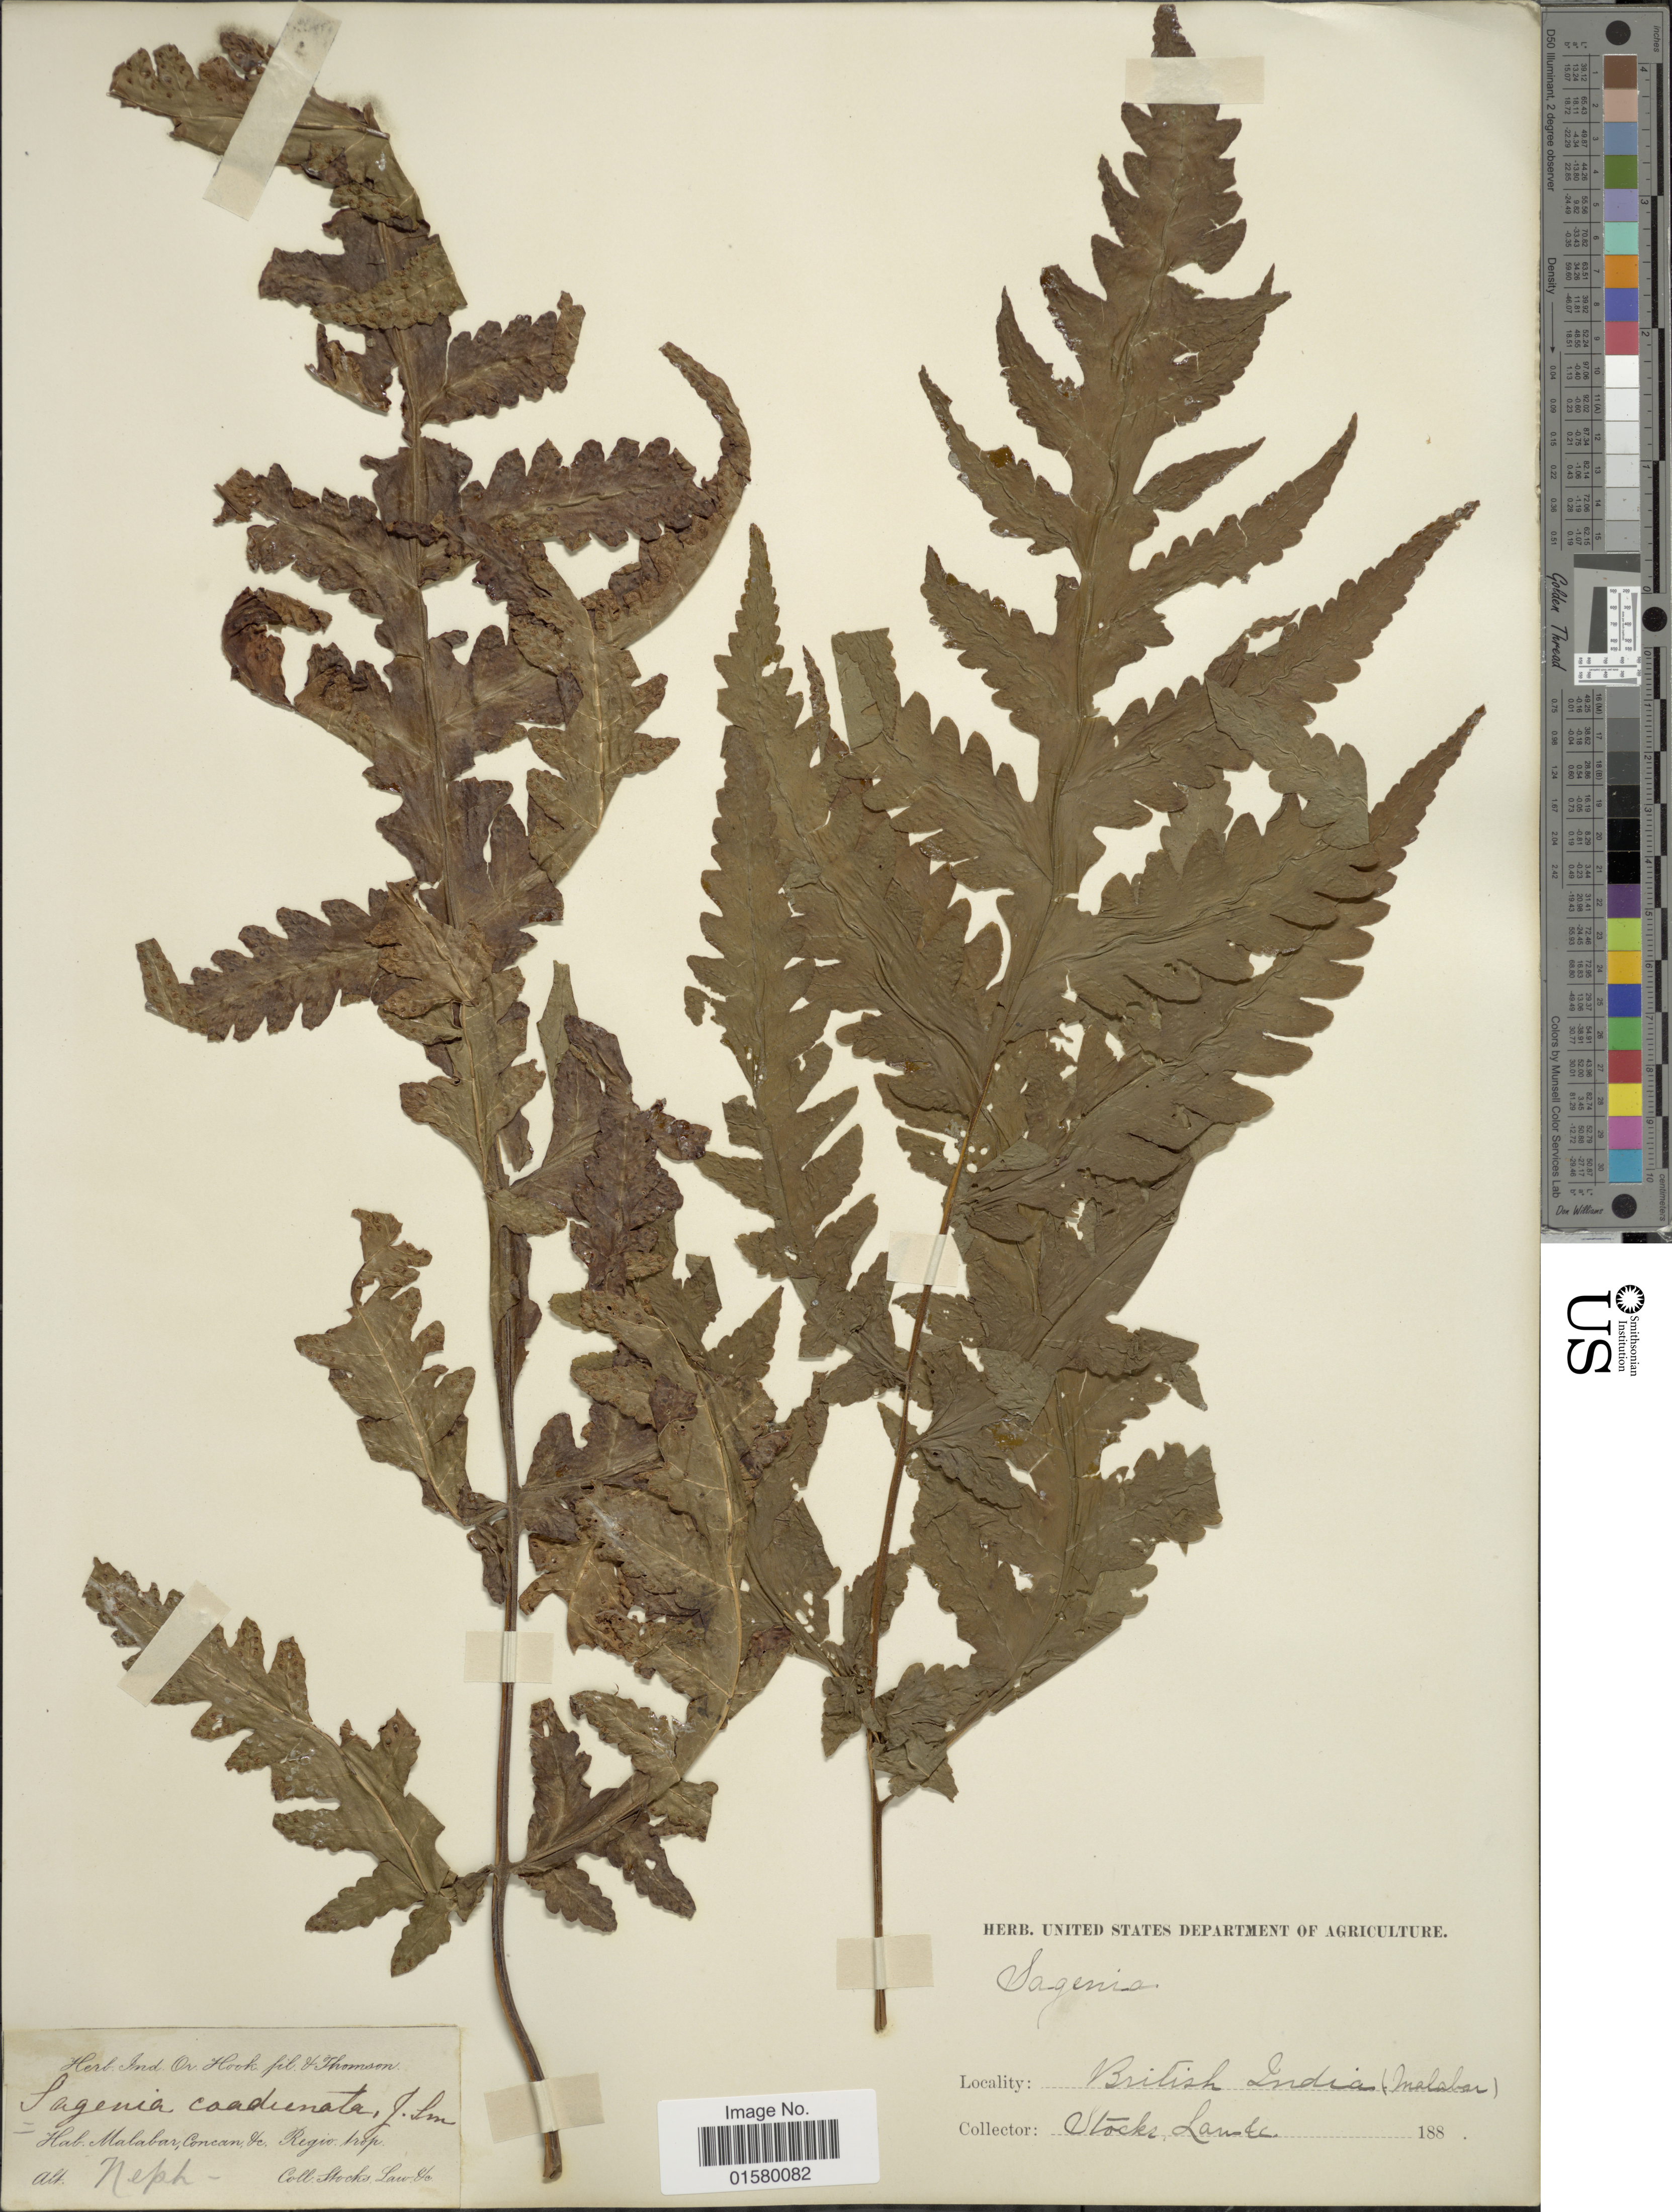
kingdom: Plantae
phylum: Tracheophyta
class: Polypodiopsida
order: Polypodiales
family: Tectariaceae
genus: Tectaria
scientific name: Tectaria coadunata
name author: (J. Sm.) C. Chr.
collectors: J. Stocks & J. Law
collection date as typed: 188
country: India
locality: British India (Malabar), Concan, &c.